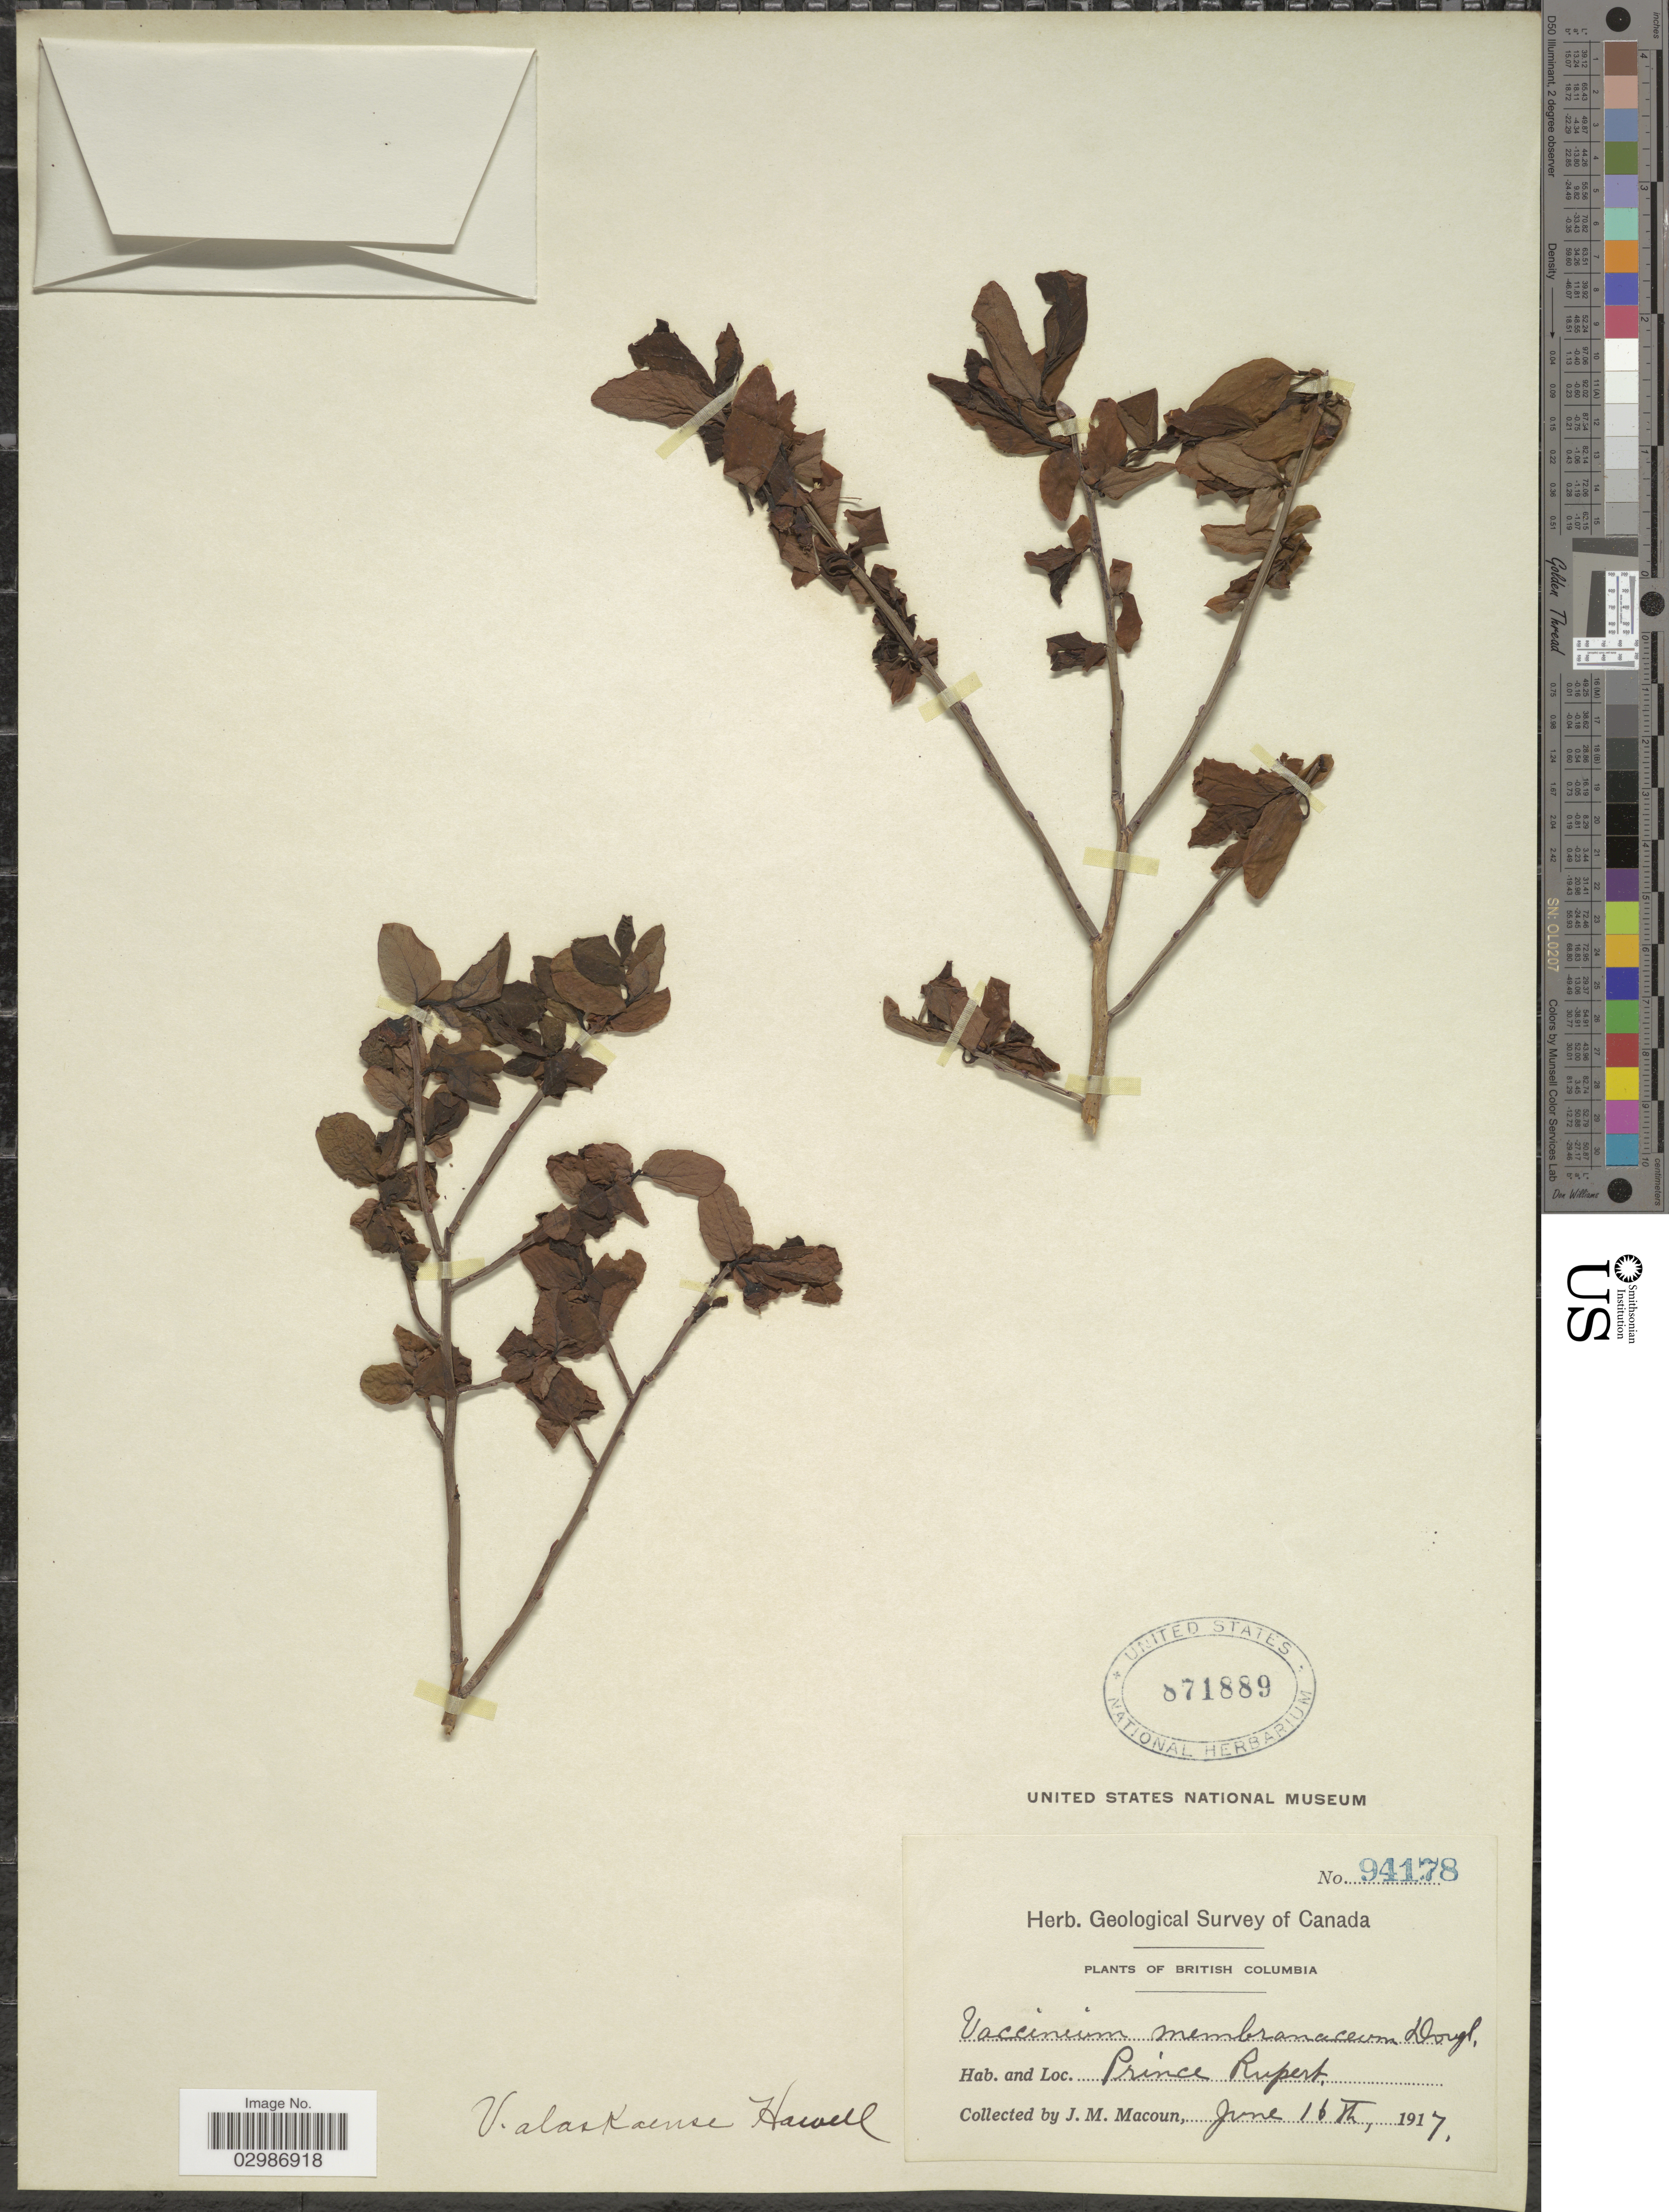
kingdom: Plantae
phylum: Tracheophyta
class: Magnoliopsida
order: Ericales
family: Ericaceae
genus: Vaccinium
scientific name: Vaccinium alaskaense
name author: Howell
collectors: J. M. Macoun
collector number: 94178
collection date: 1917-06-16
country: Canada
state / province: British Columbia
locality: Prince Rupert.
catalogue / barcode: US 871889